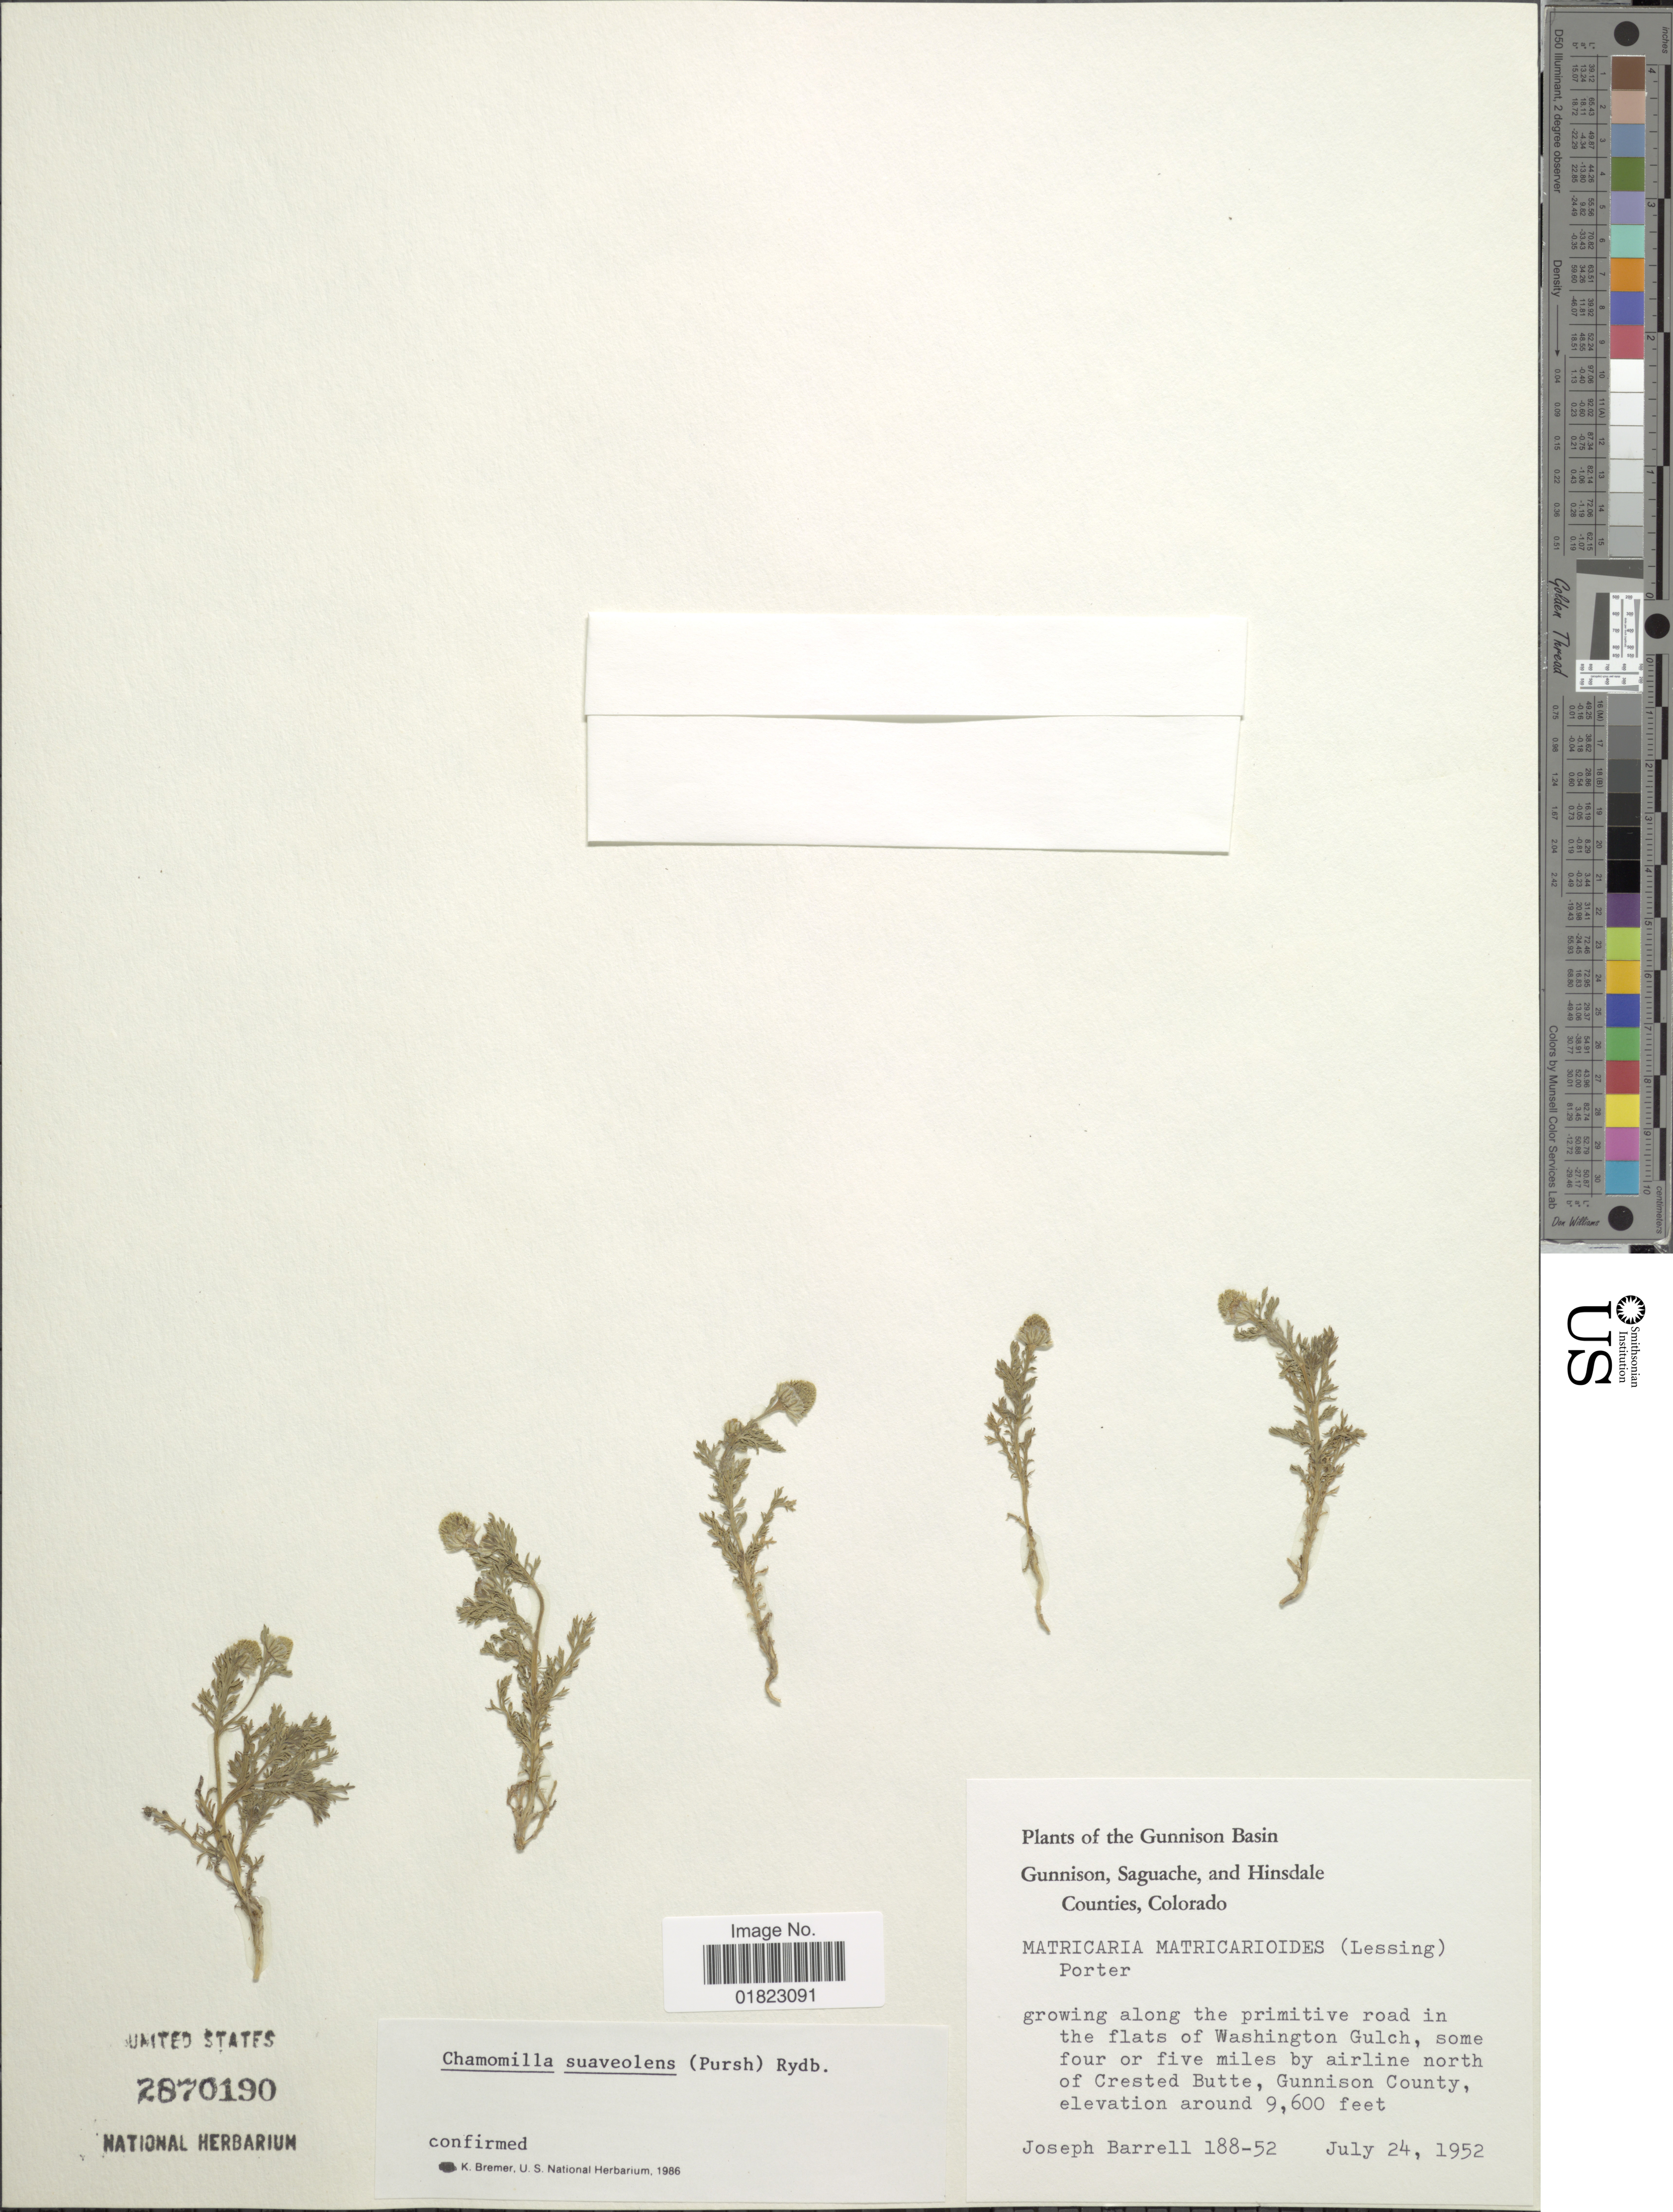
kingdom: Plantae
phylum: Tracheophyta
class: Magnoliopsida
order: Asterales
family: Asteraceae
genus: Matricaria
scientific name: Matricaria matricarioides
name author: (Less.) Porter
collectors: J. Barrell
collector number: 188-52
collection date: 1952-07-24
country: United States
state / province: Colorado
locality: Gunnison, Saguache, and Hinsdale Counties, Colorado. Growing along the primitive road in the flats of Washington Gulch, some four of five miles by airline north of Crested Butte, Gunnison County.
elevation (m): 2926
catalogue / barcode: US 2870190